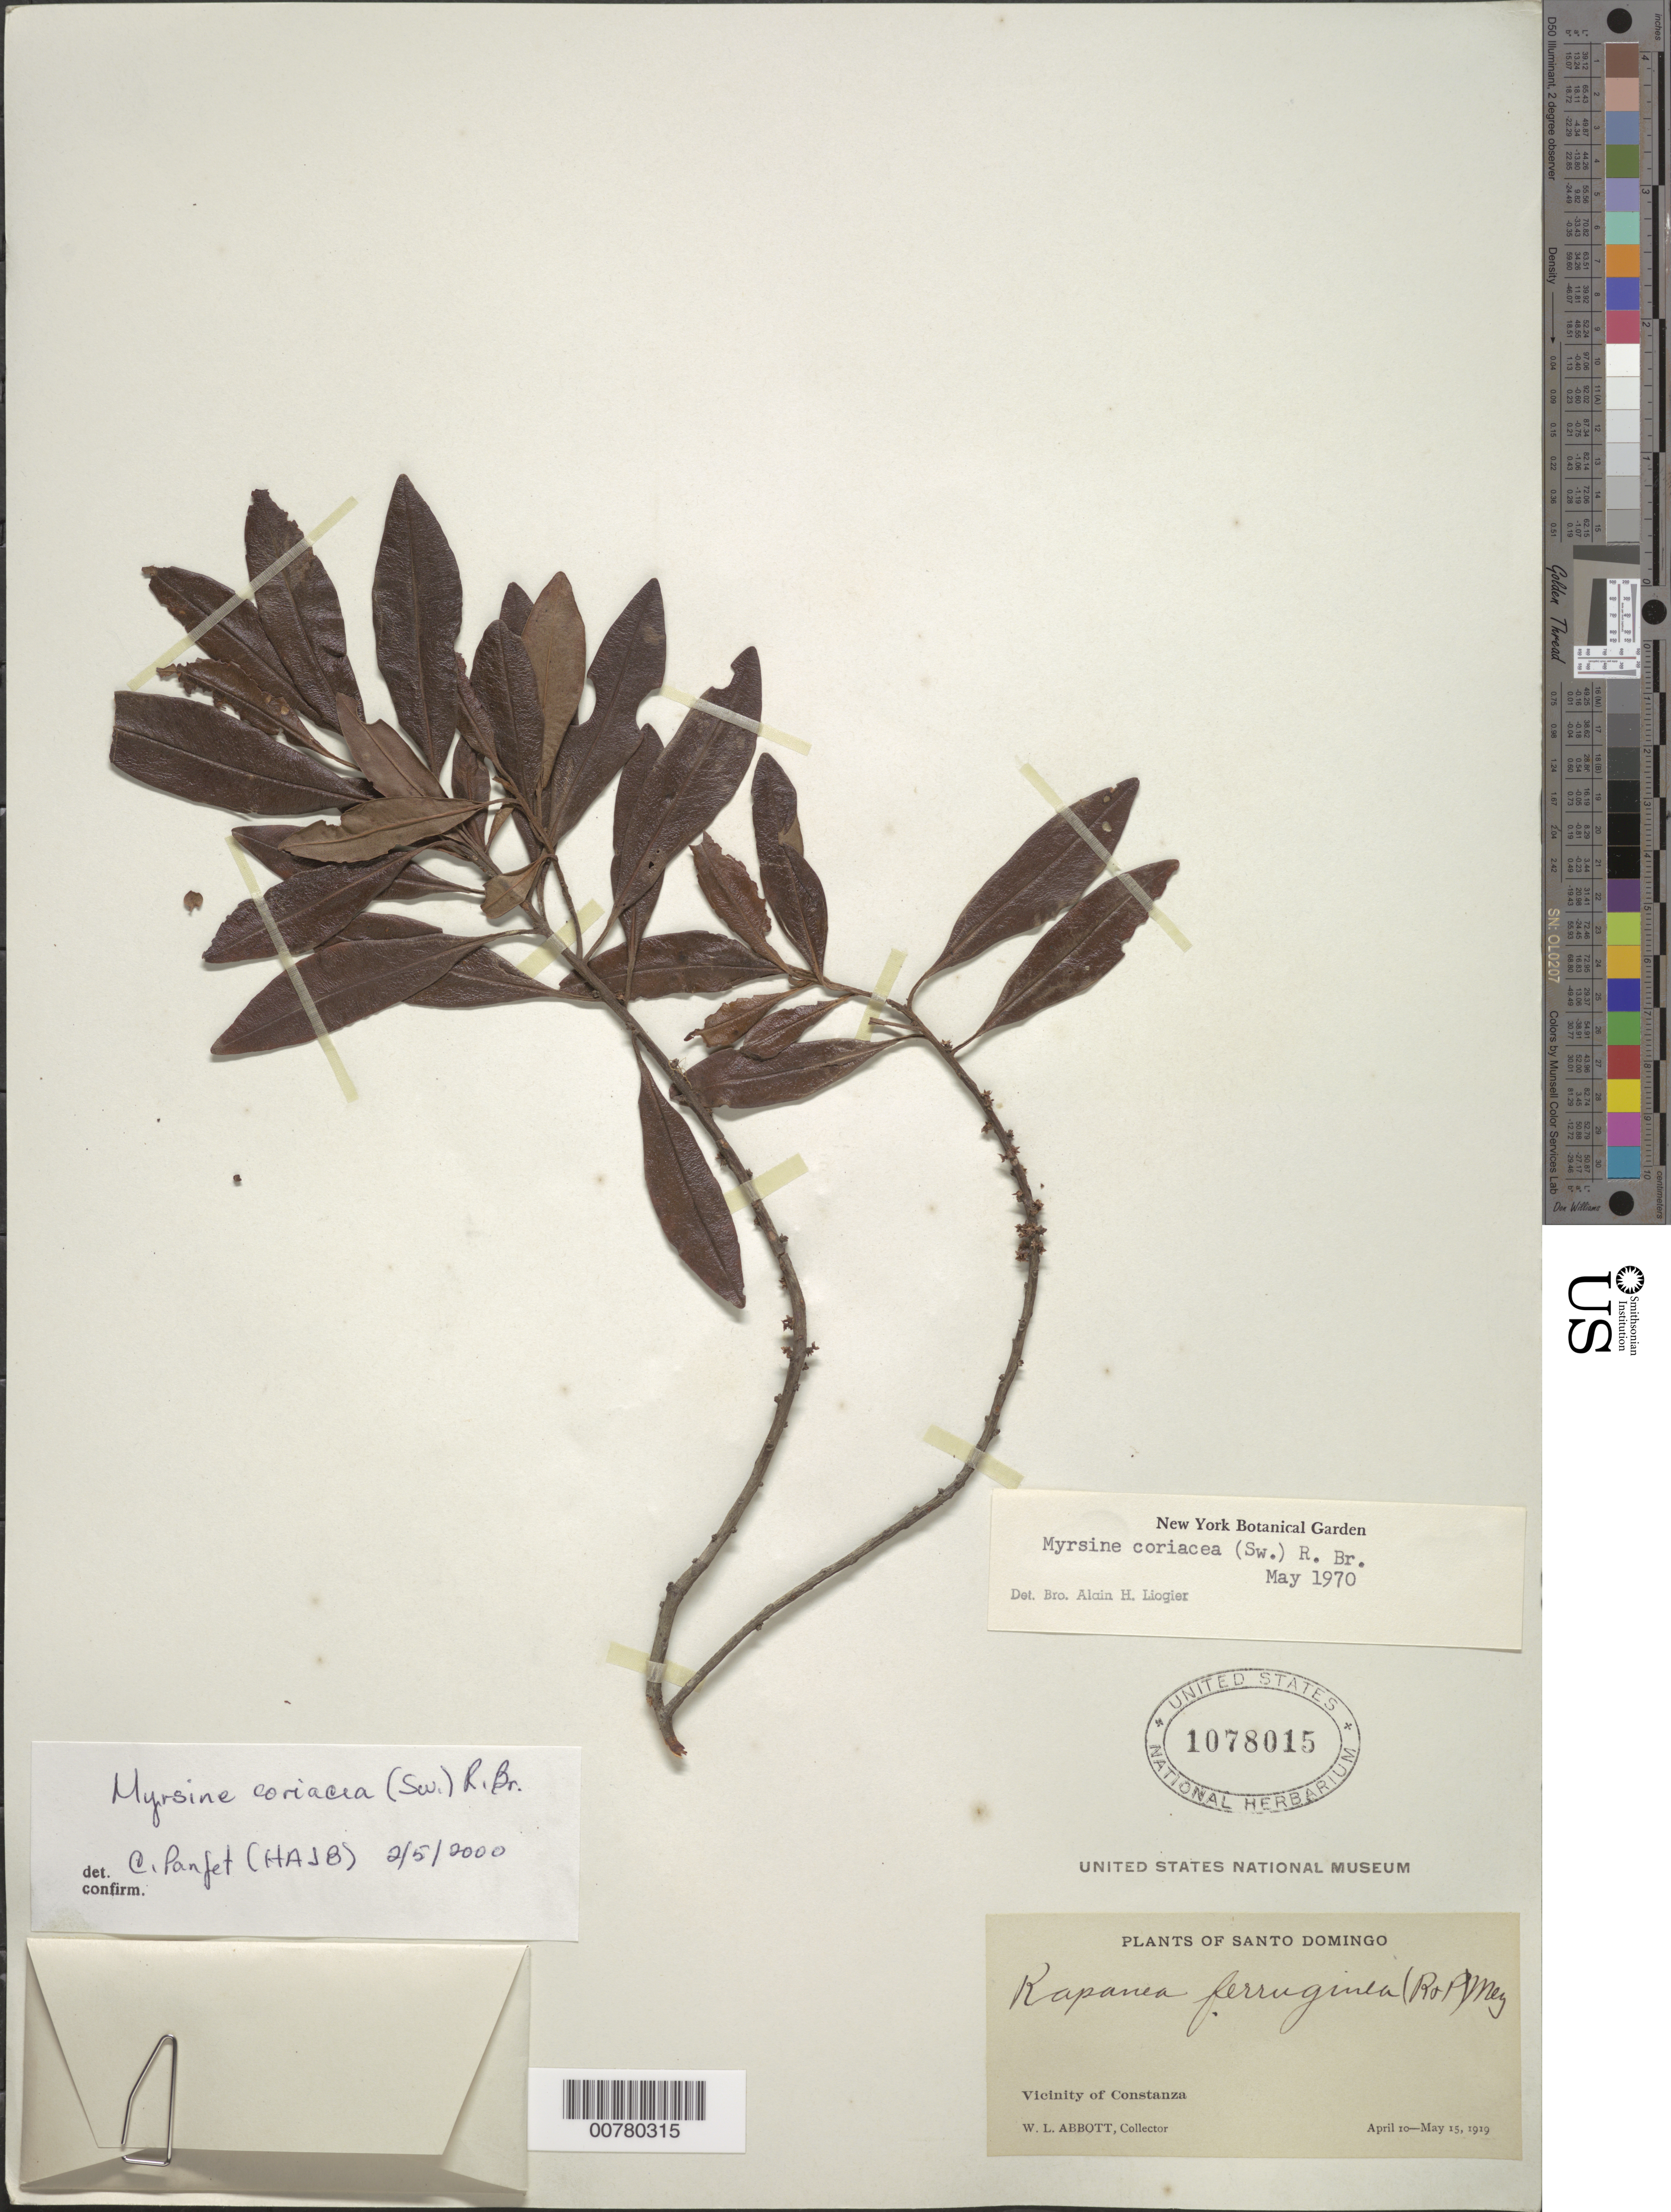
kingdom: Plantae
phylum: Tracheophyta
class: Magnoliopsida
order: Ericales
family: Primulaceae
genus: Myrsine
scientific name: Myrsine coriacea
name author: (Sw.) R. Br. ex Roem. & Schult.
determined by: Panfet, C.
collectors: W. L. Abbott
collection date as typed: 10 Apr 1919 to 15 May 1919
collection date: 1919-04-10/1919-05-15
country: Dominican Republic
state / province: La Vega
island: Hispaniola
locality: Vicinity of Constanza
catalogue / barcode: US 1078015